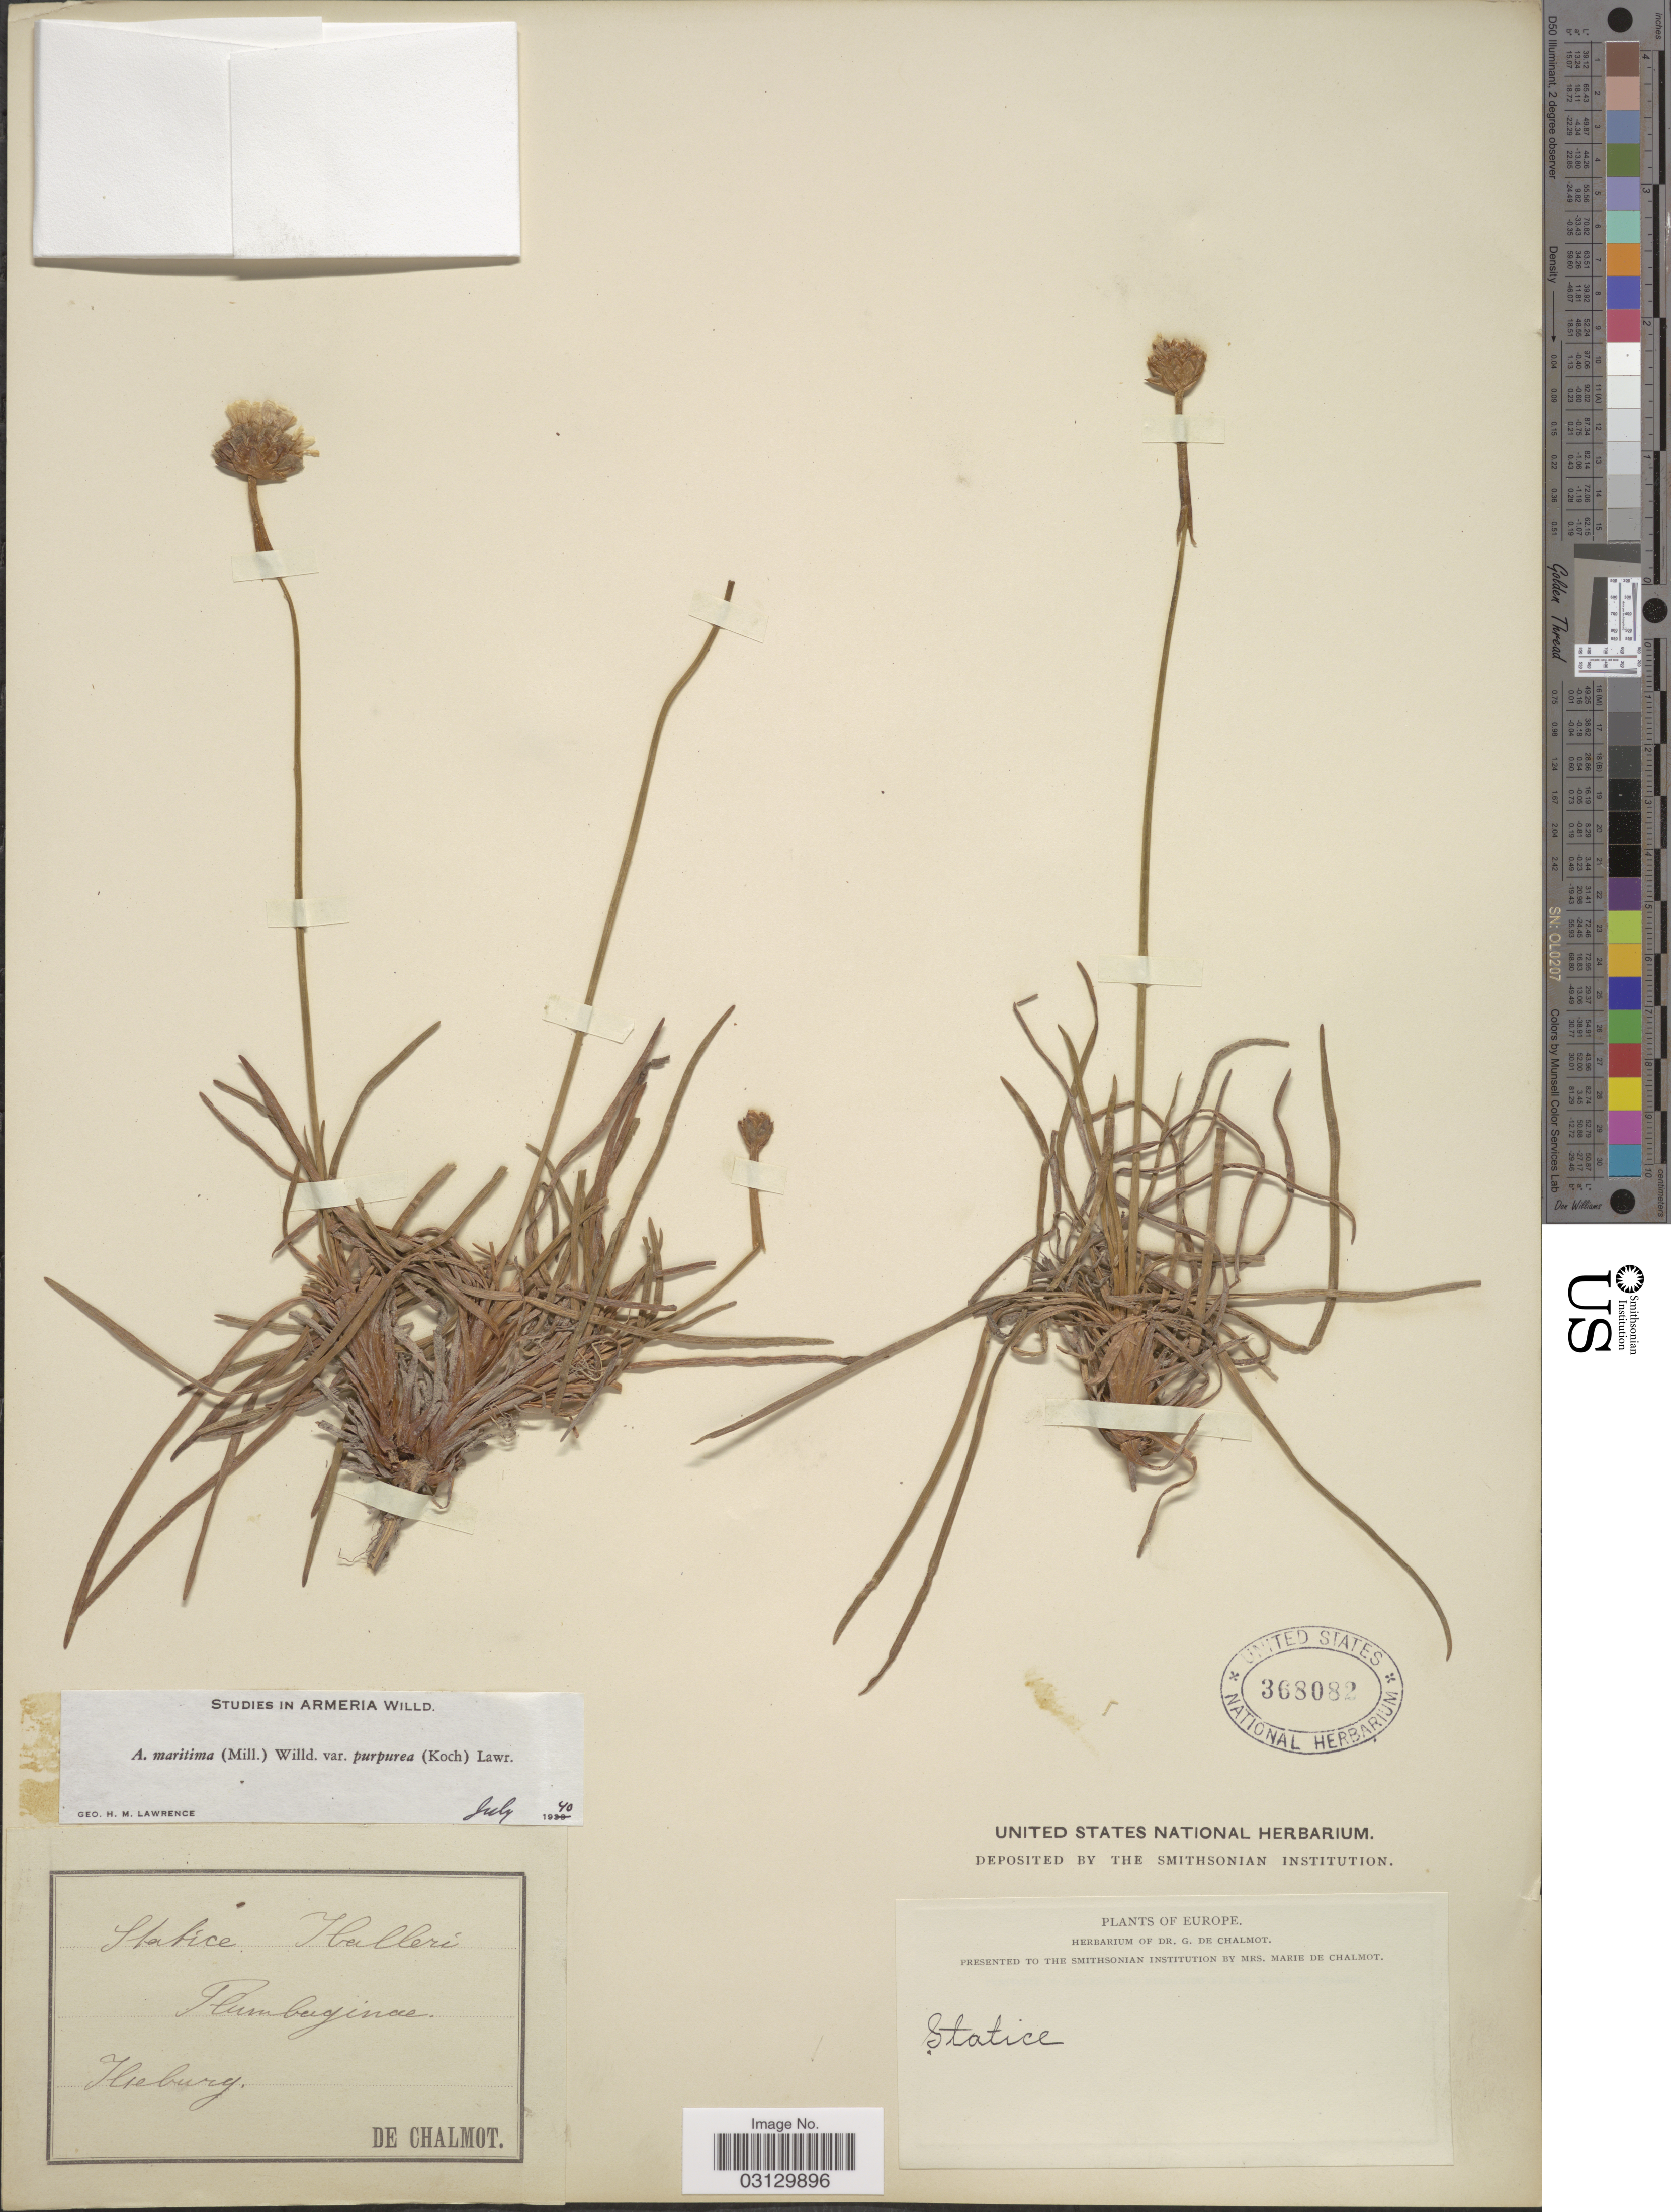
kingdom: Plantae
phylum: Tracheophyta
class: Magnoliopsida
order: Caryophyllales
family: Plumbaginaceae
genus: Armeria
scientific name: Armeria maritima subsp. purpurea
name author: (W.D.J. Koch) Á. Löve & D. Löve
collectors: G. de Chalmot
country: Austria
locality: Europe. Hieburg.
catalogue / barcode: US 368082